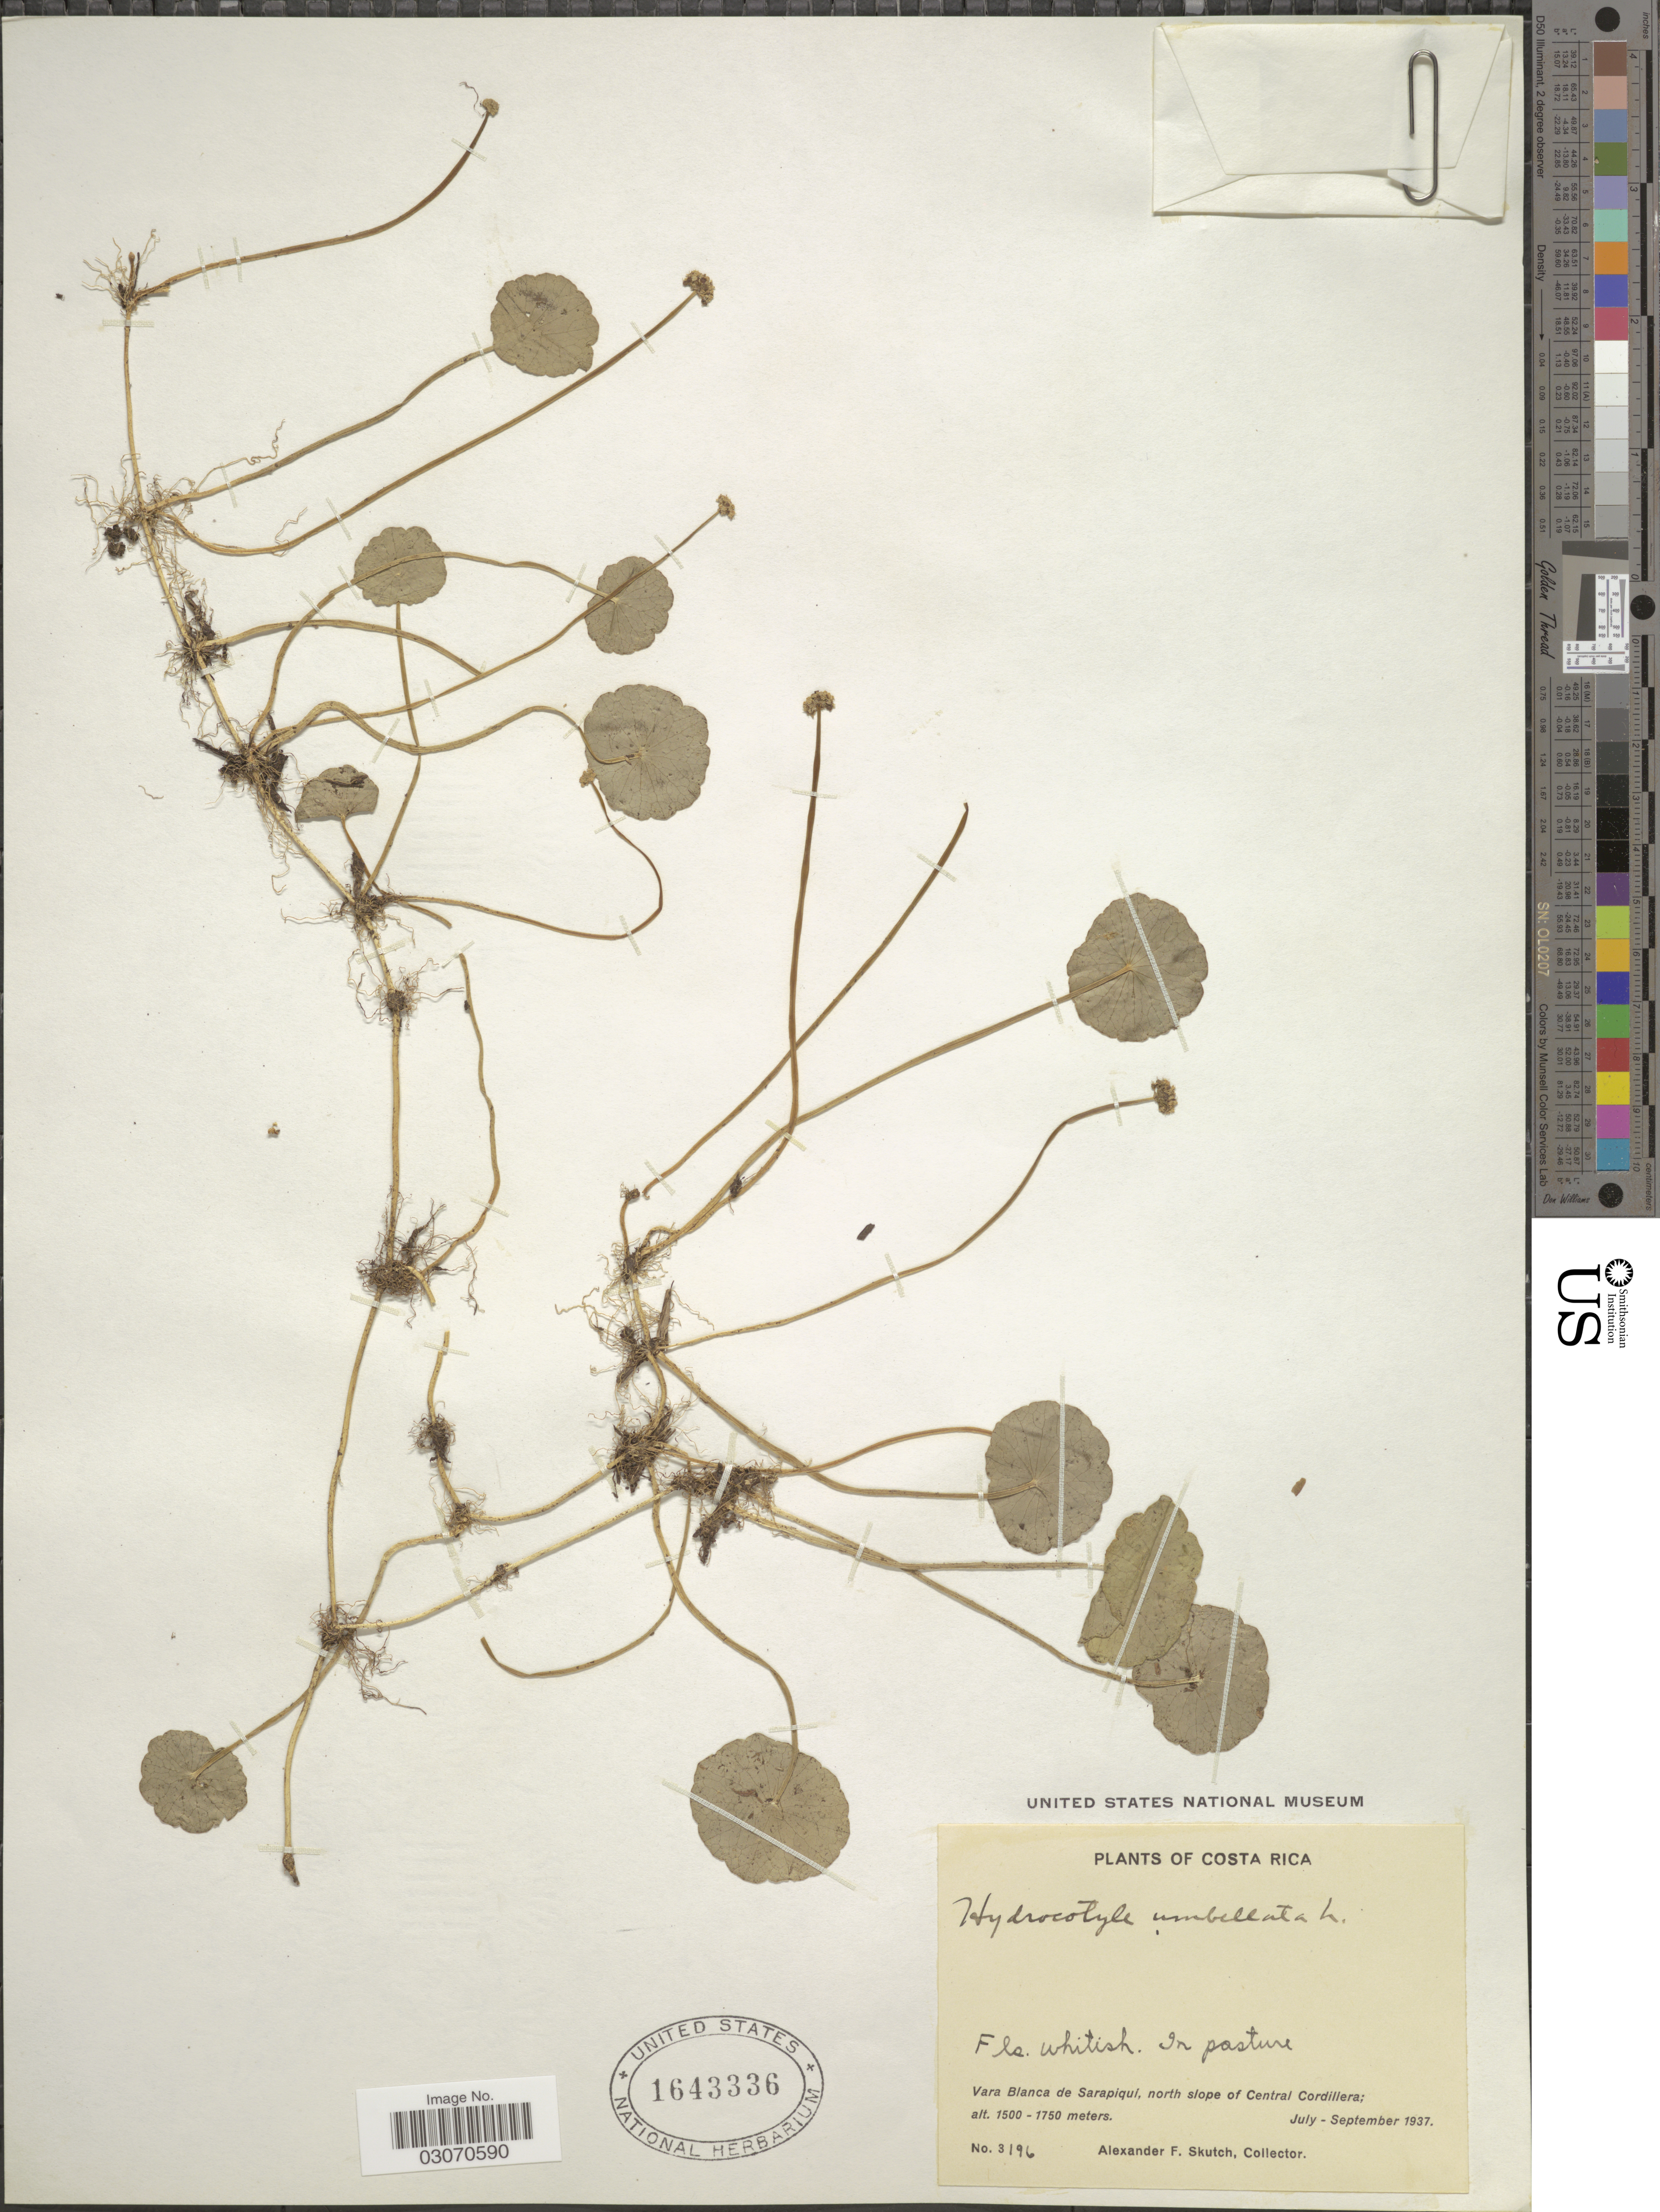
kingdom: Plantae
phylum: Tracheophyta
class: Magnoliopsida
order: Apiales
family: Araliaceae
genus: Hydrocotyle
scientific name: Hydrocotyle umbellata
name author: L.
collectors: A. F. Skutch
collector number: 3196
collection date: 1937-07/1937-09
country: Costa Rica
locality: Vara Blanca de Sarapiqui, north slope of Central Cordillera.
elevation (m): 1500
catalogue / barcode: US 1643336